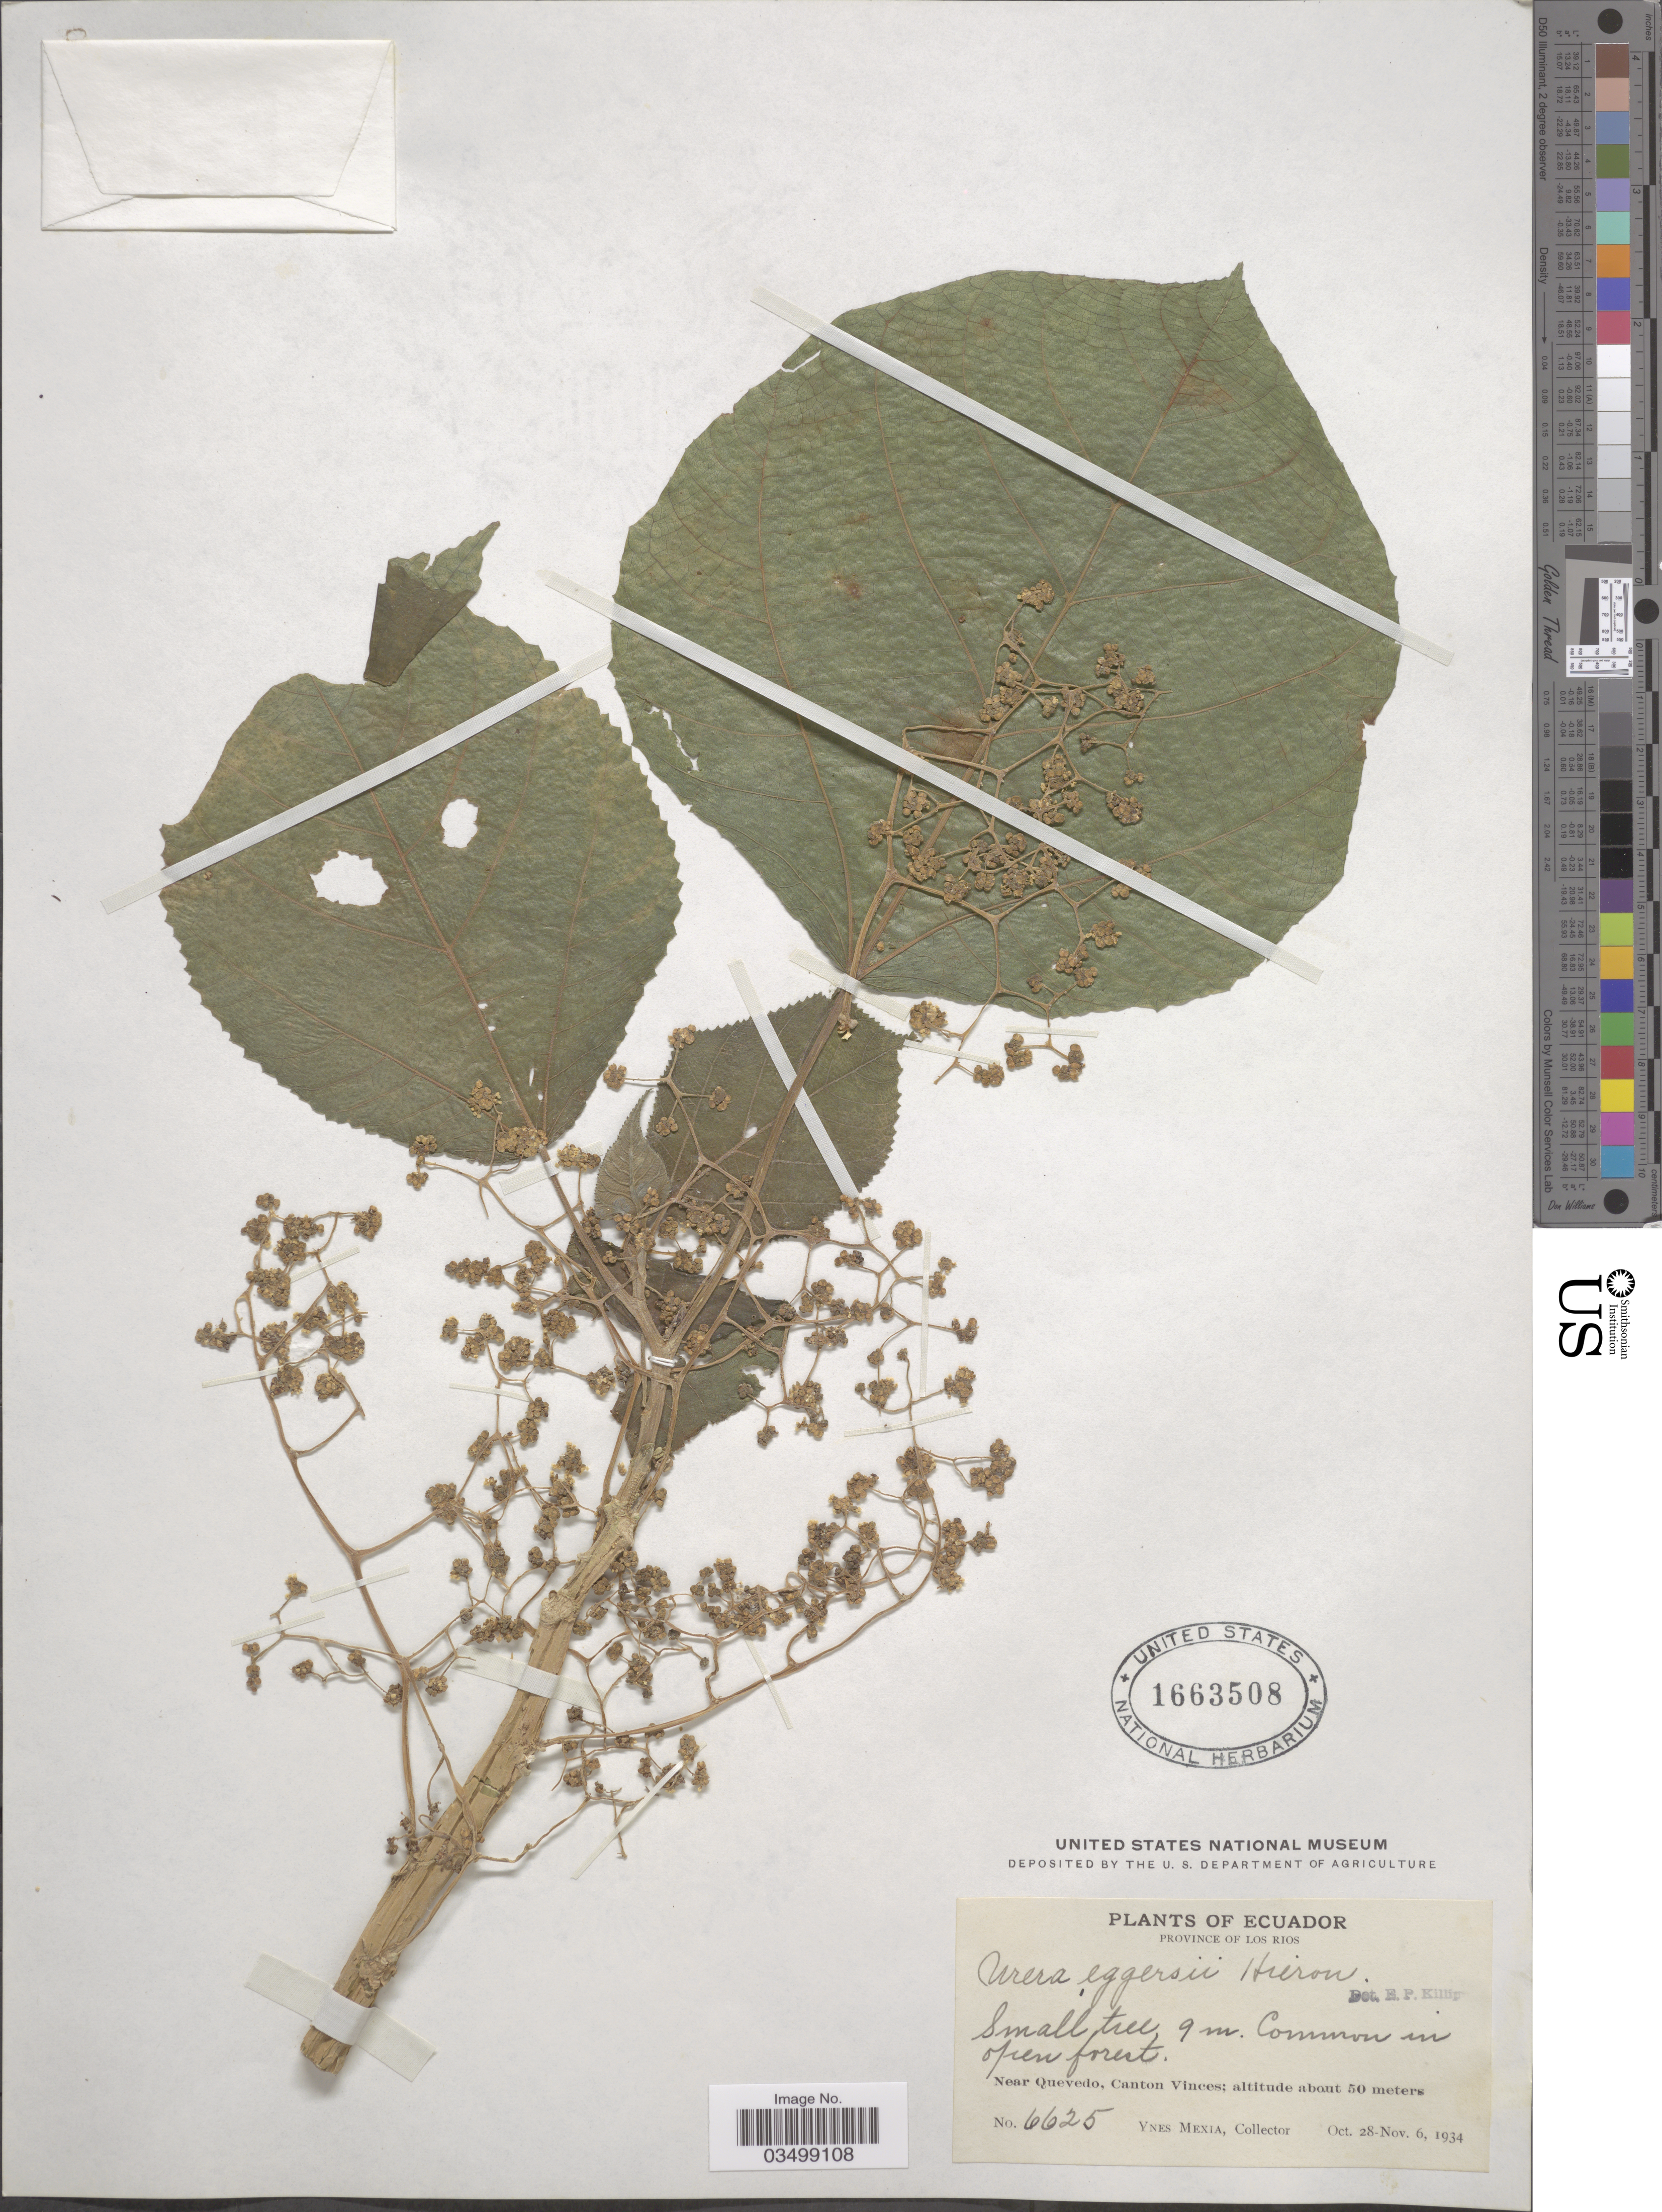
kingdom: Plantae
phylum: Tracheophyta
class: Magnoliopsida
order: Rosales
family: Urticaceae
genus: Urera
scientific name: Urera eggersii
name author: Hieron.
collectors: Y. Mexia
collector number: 6625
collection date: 1934-10-28/1934-11-06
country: Ecuador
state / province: Los Ríos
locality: Near Quevedo, Canton Vinces.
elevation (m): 50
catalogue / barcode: US 1663508